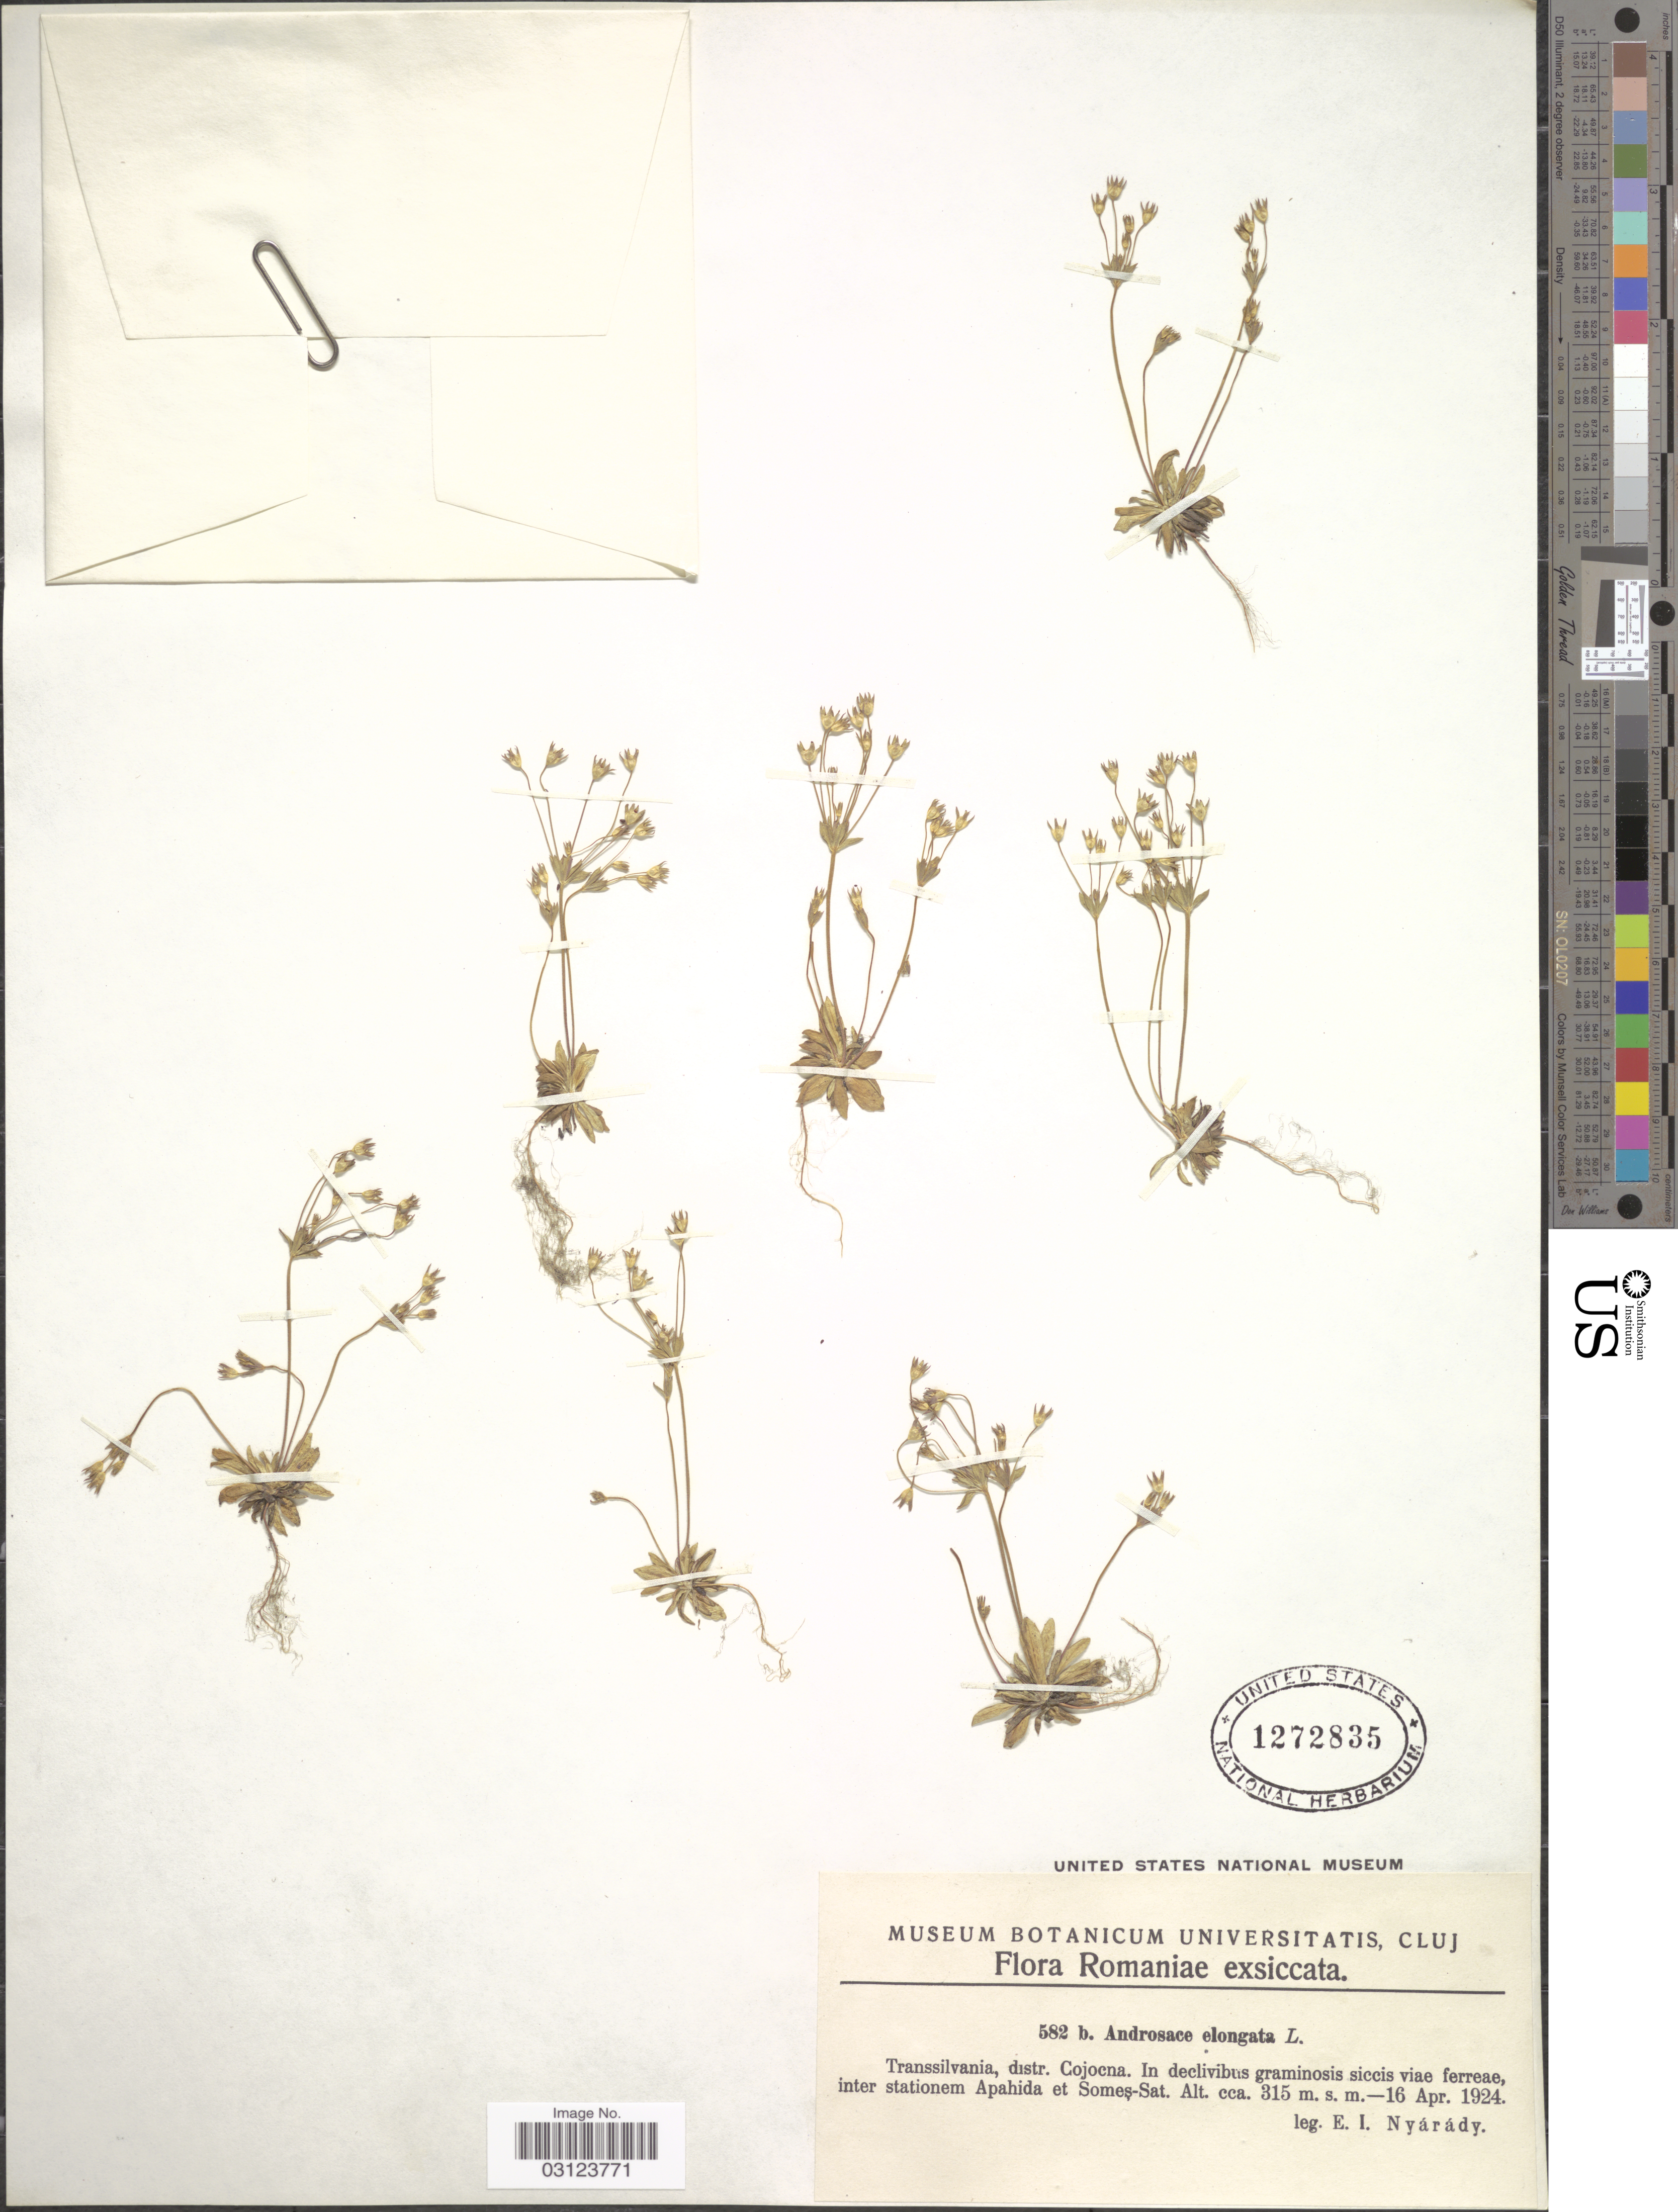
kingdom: Plantae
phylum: Tracheophyta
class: Magnoliopsida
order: Ericales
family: Primulaceae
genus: Androsace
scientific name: Androsace elongata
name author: L.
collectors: E. Nyárády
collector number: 582b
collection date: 1924-04-16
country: Romania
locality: Transsilvania, distr. Cojocna. In declivibus graminosis siccis viae ferreae, inter stationem Apahida et Somes-Sat.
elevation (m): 315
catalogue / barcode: US 1272835